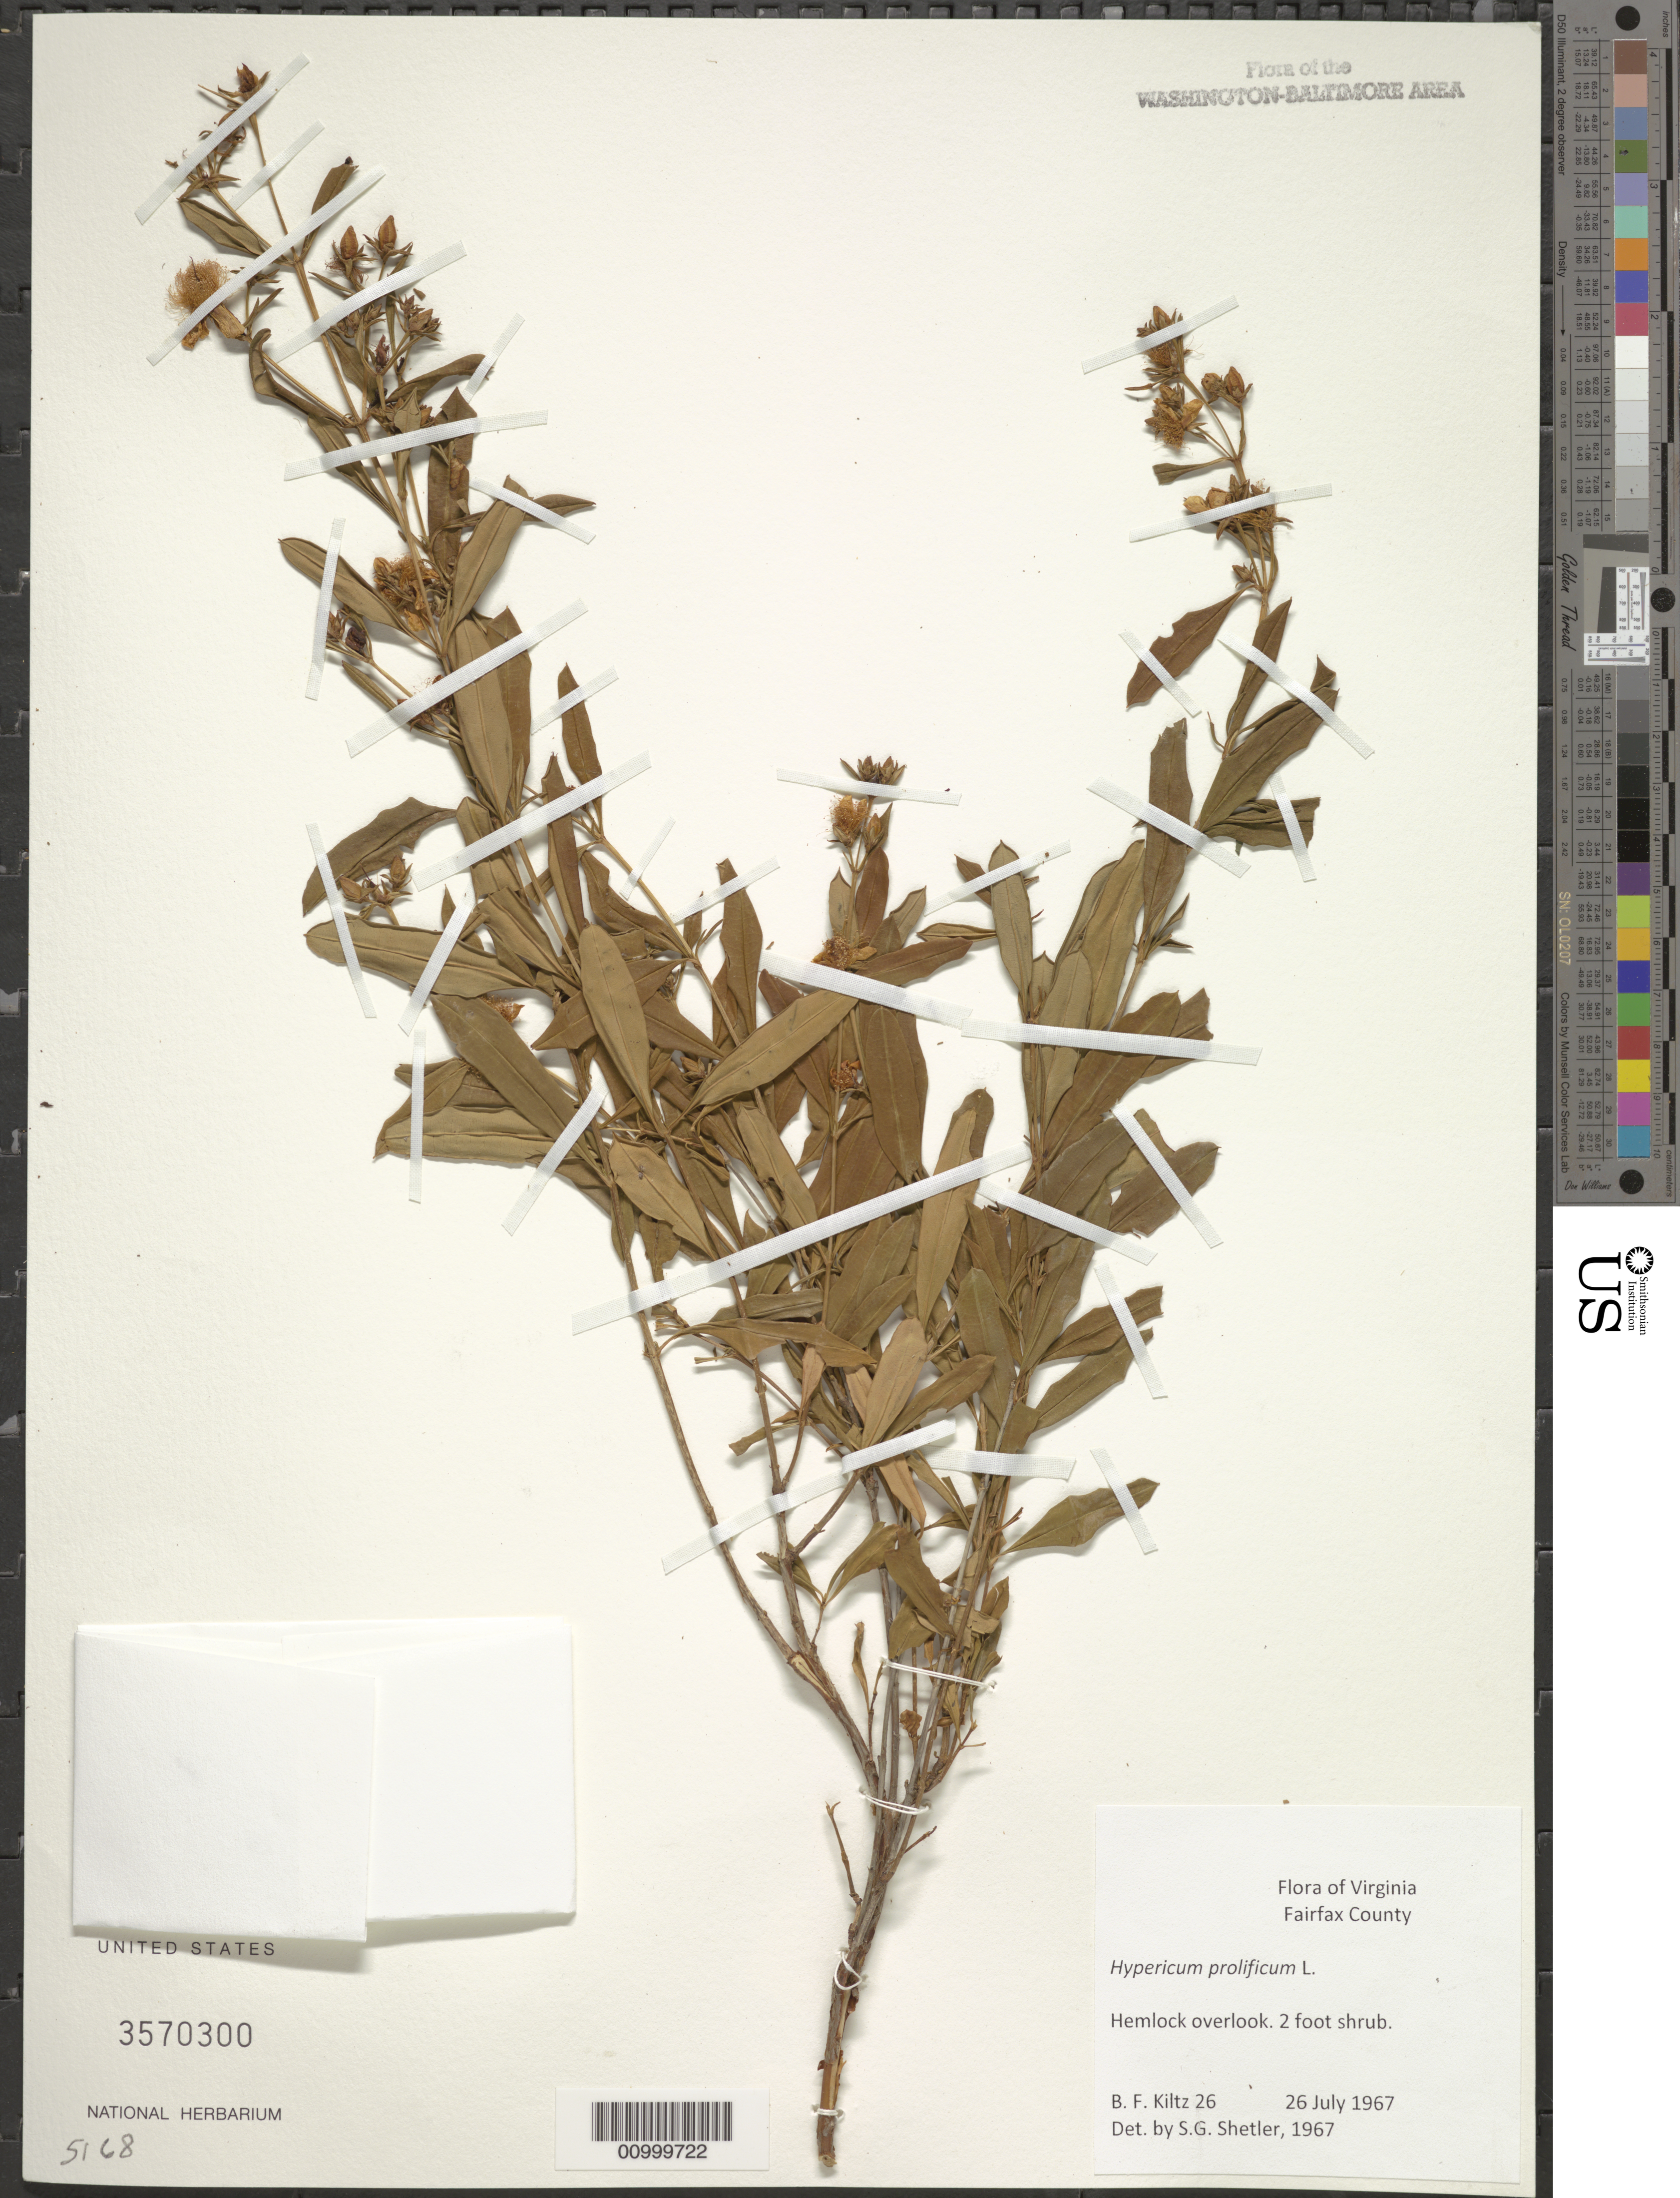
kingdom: Plantae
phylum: Tracheophyta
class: Magnoliopsida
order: Malpighiales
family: Hypericaceae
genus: Hypericum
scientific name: Hypericum prolificum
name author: L.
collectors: B. Kiltz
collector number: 26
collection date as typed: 26 July 1967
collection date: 1967-07-26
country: United States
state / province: Virginia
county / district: Fairfax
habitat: Hemlock overlook.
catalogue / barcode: US 3570300